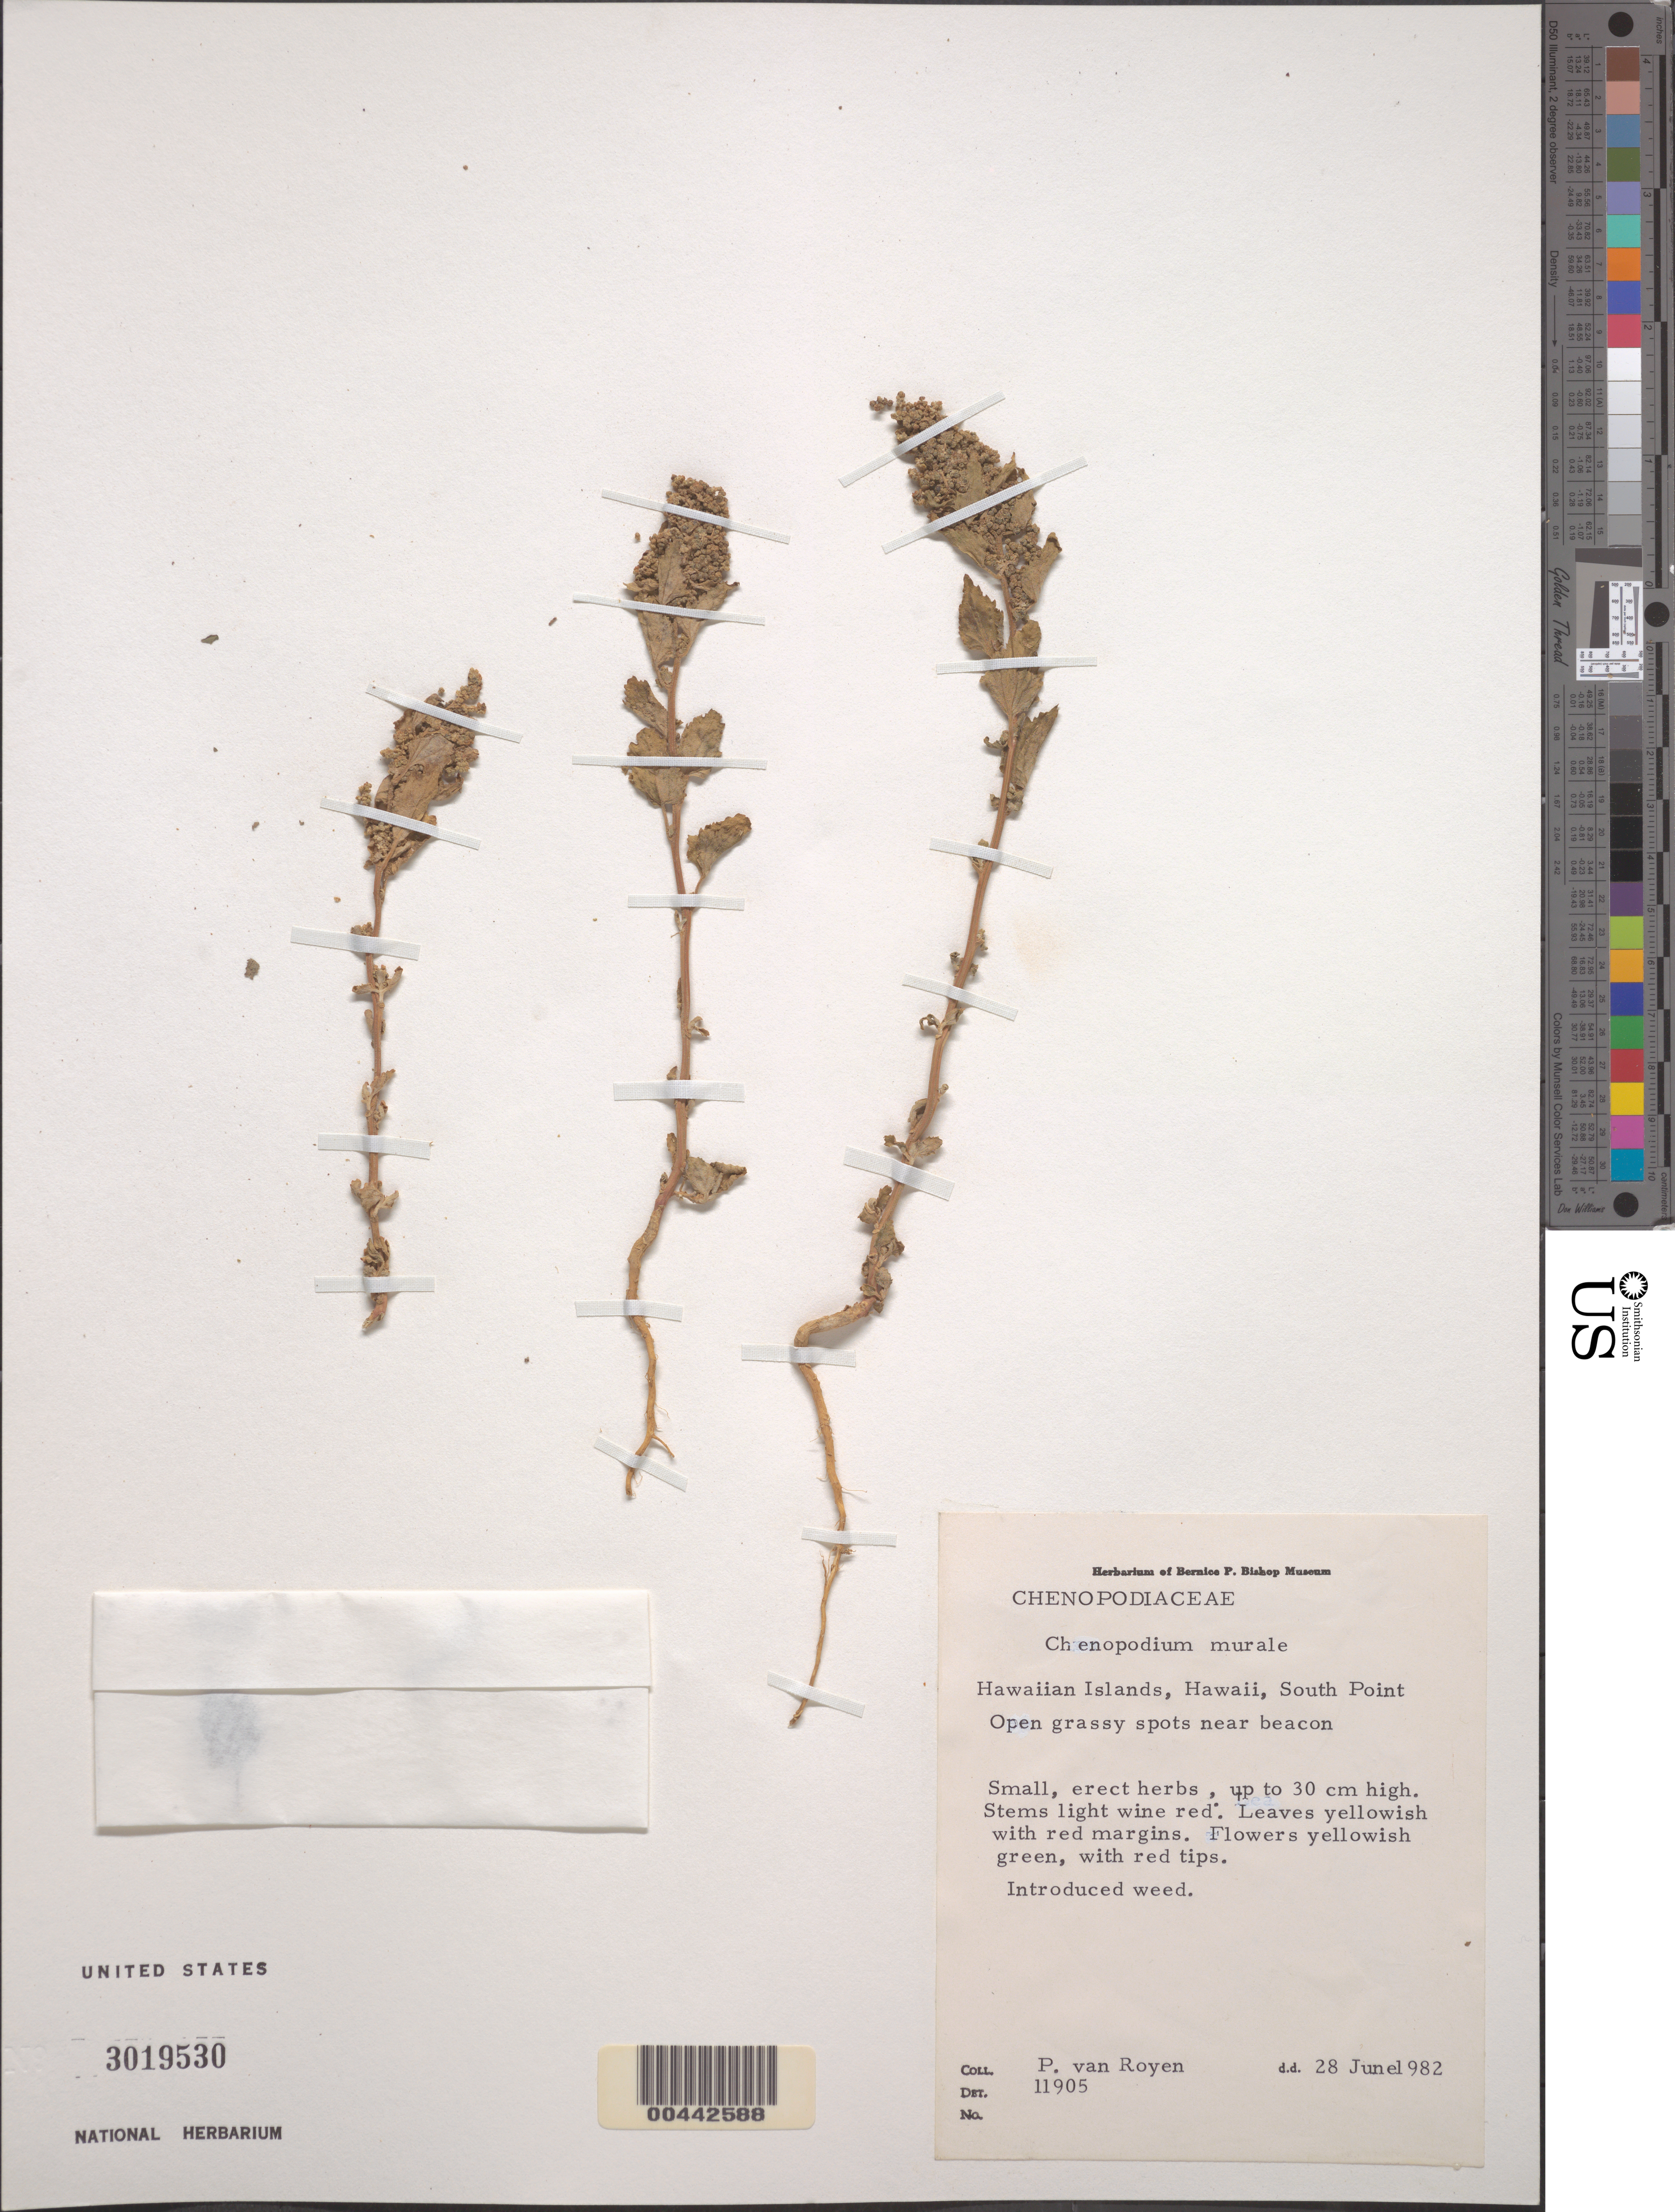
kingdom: Plantae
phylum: Tracheophyta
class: Magnoliopsida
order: Caryophyllales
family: Amaranthaceae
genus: Chenopodiastrum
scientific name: Chenopodiastrum murale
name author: (L.) S. Fuentes et al.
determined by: Wagner, W. L., (BOT), Smithsonian Institution - National Museum of Natural History (UNITED STATES)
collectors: P. van Royen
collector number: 11905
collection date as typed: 28 Jun 1982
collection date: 1982-06-28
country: United States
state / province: Hawaii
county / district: Hawaii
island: Hawaii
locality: South Point, near beacon.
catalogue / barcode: US 3019530